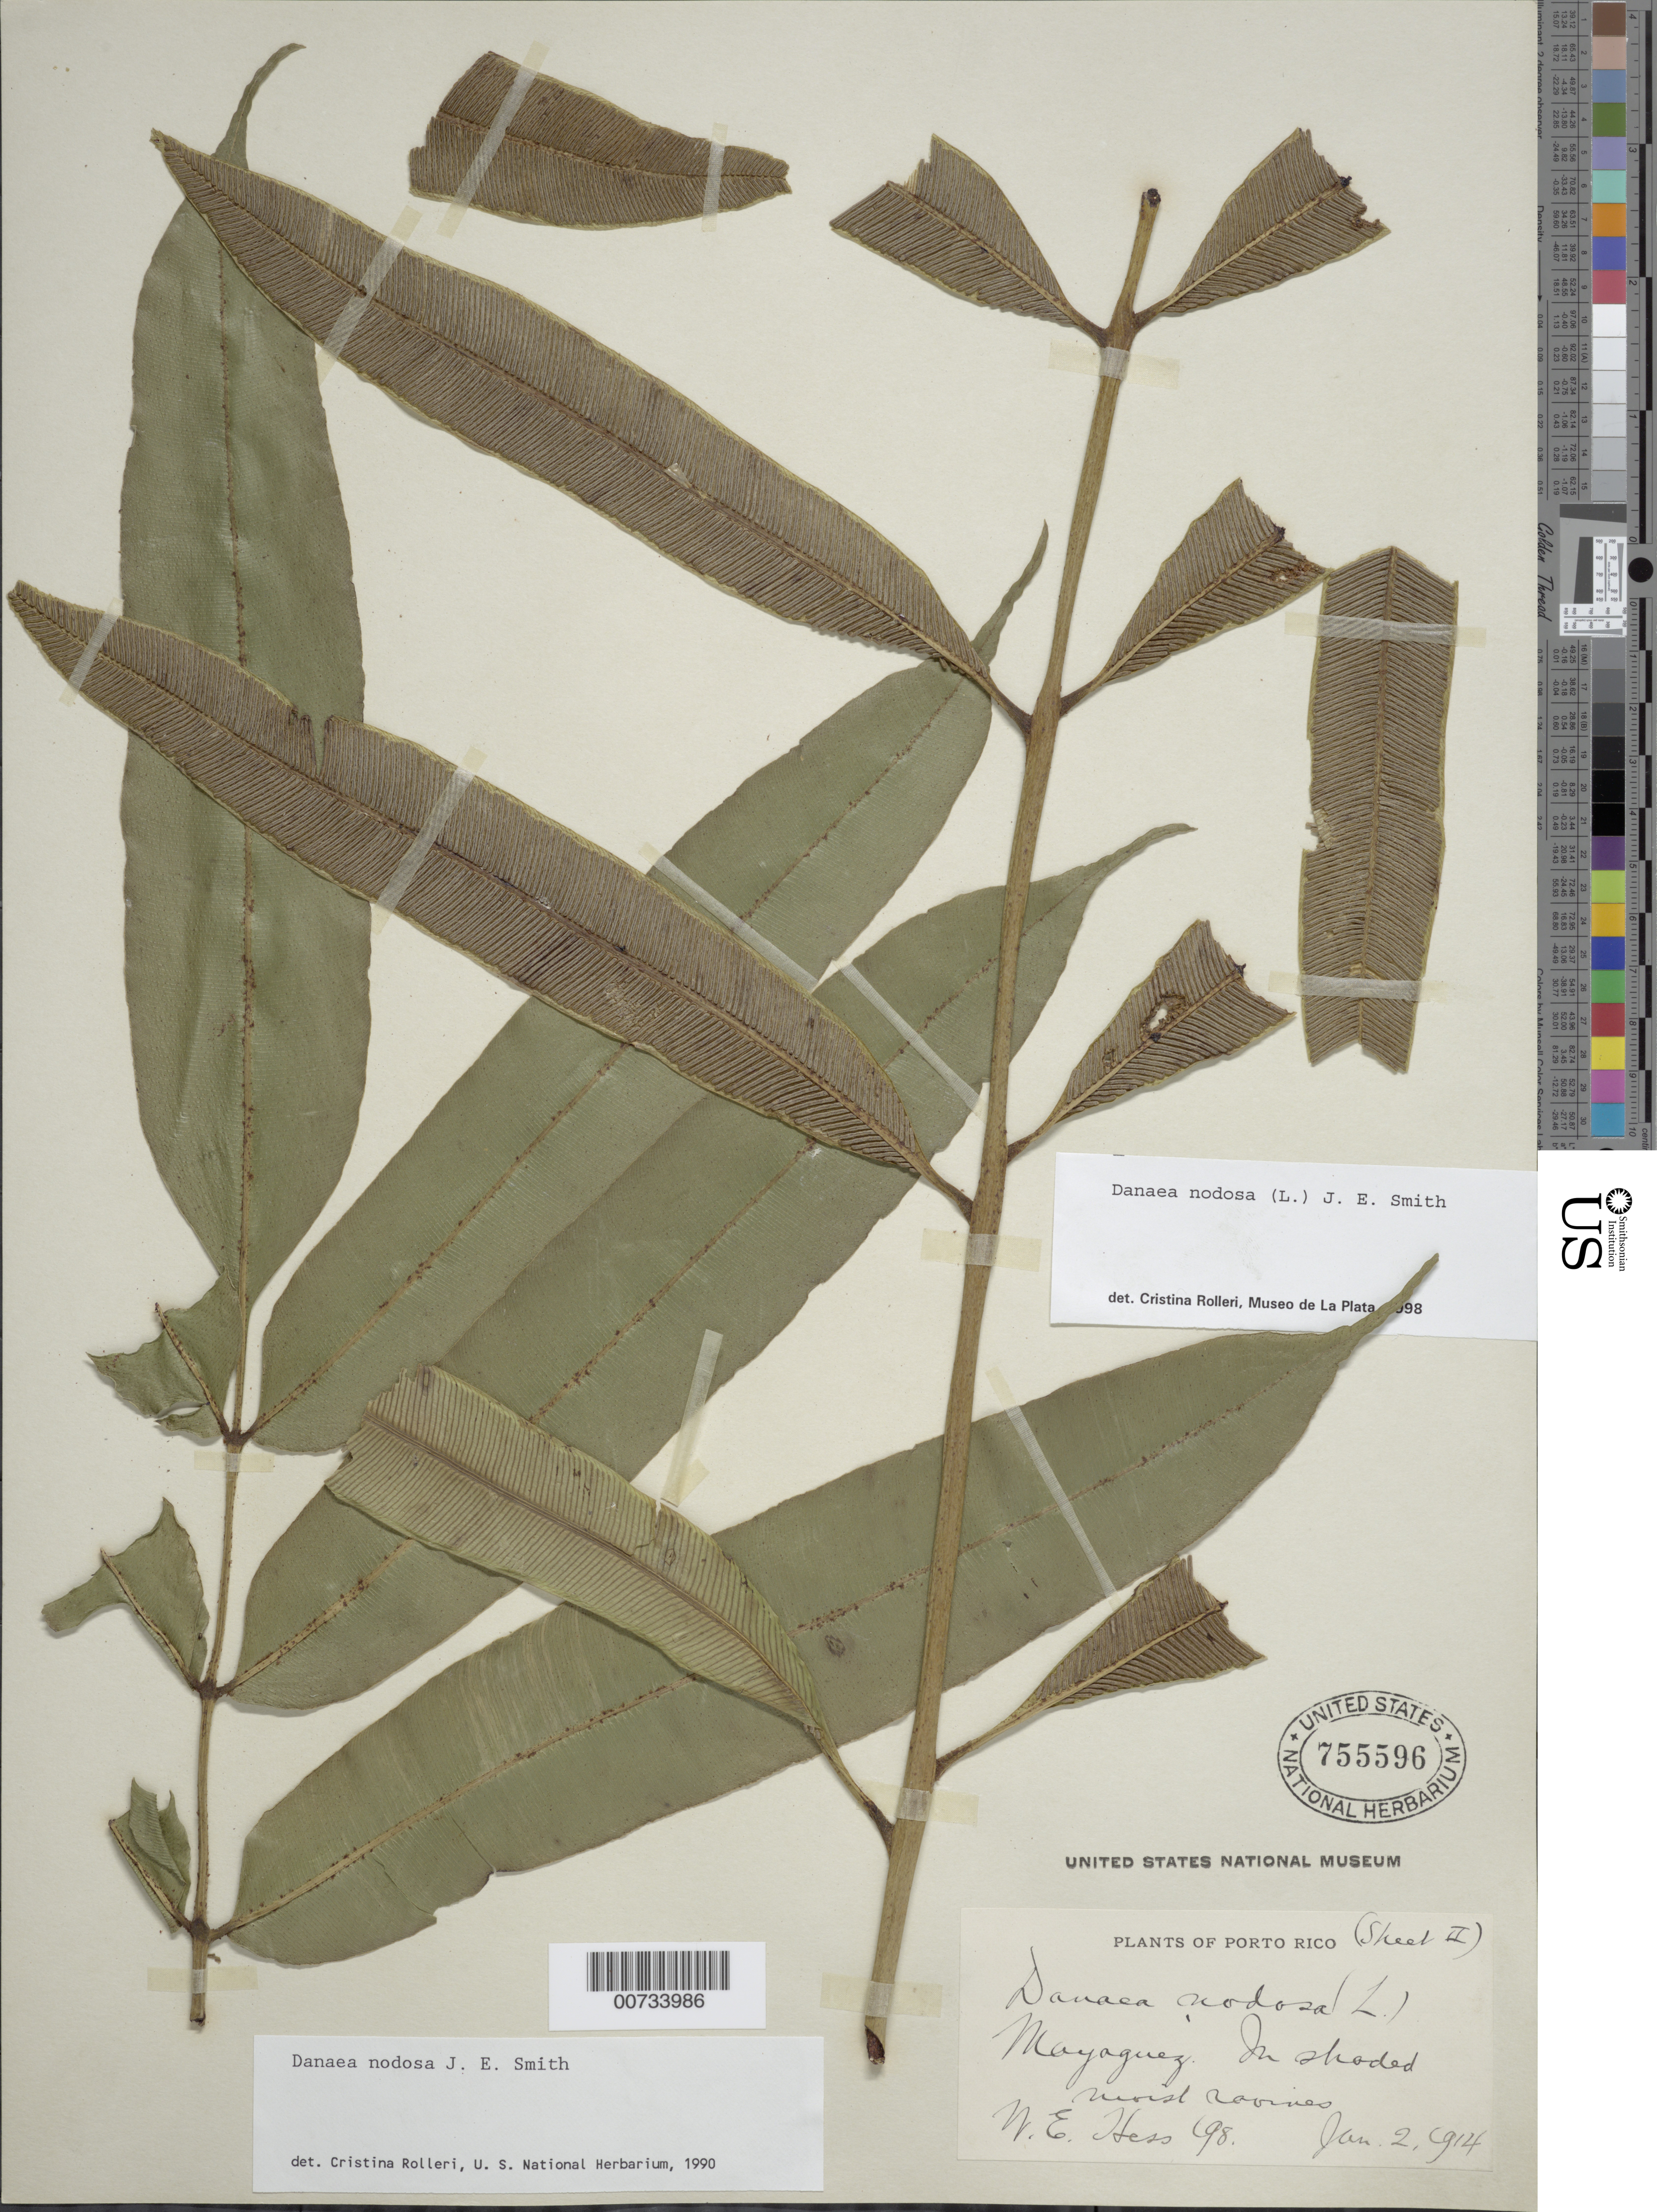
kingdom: Plantae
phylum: Tracheophyta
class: Polypodiopsida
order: Marattiales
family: Marattiaceae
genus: Danaea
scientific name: Danaea nodosa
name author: (L.) Sm.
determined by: Rolleri, Cristina H.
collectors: W. Hess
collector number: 198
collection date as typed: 02 Jan 1914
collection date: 1914-01-02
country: Puerto Rico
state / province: Mayagüez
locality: Mayaguez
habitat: In shady moist ravine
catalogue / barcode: US 755596